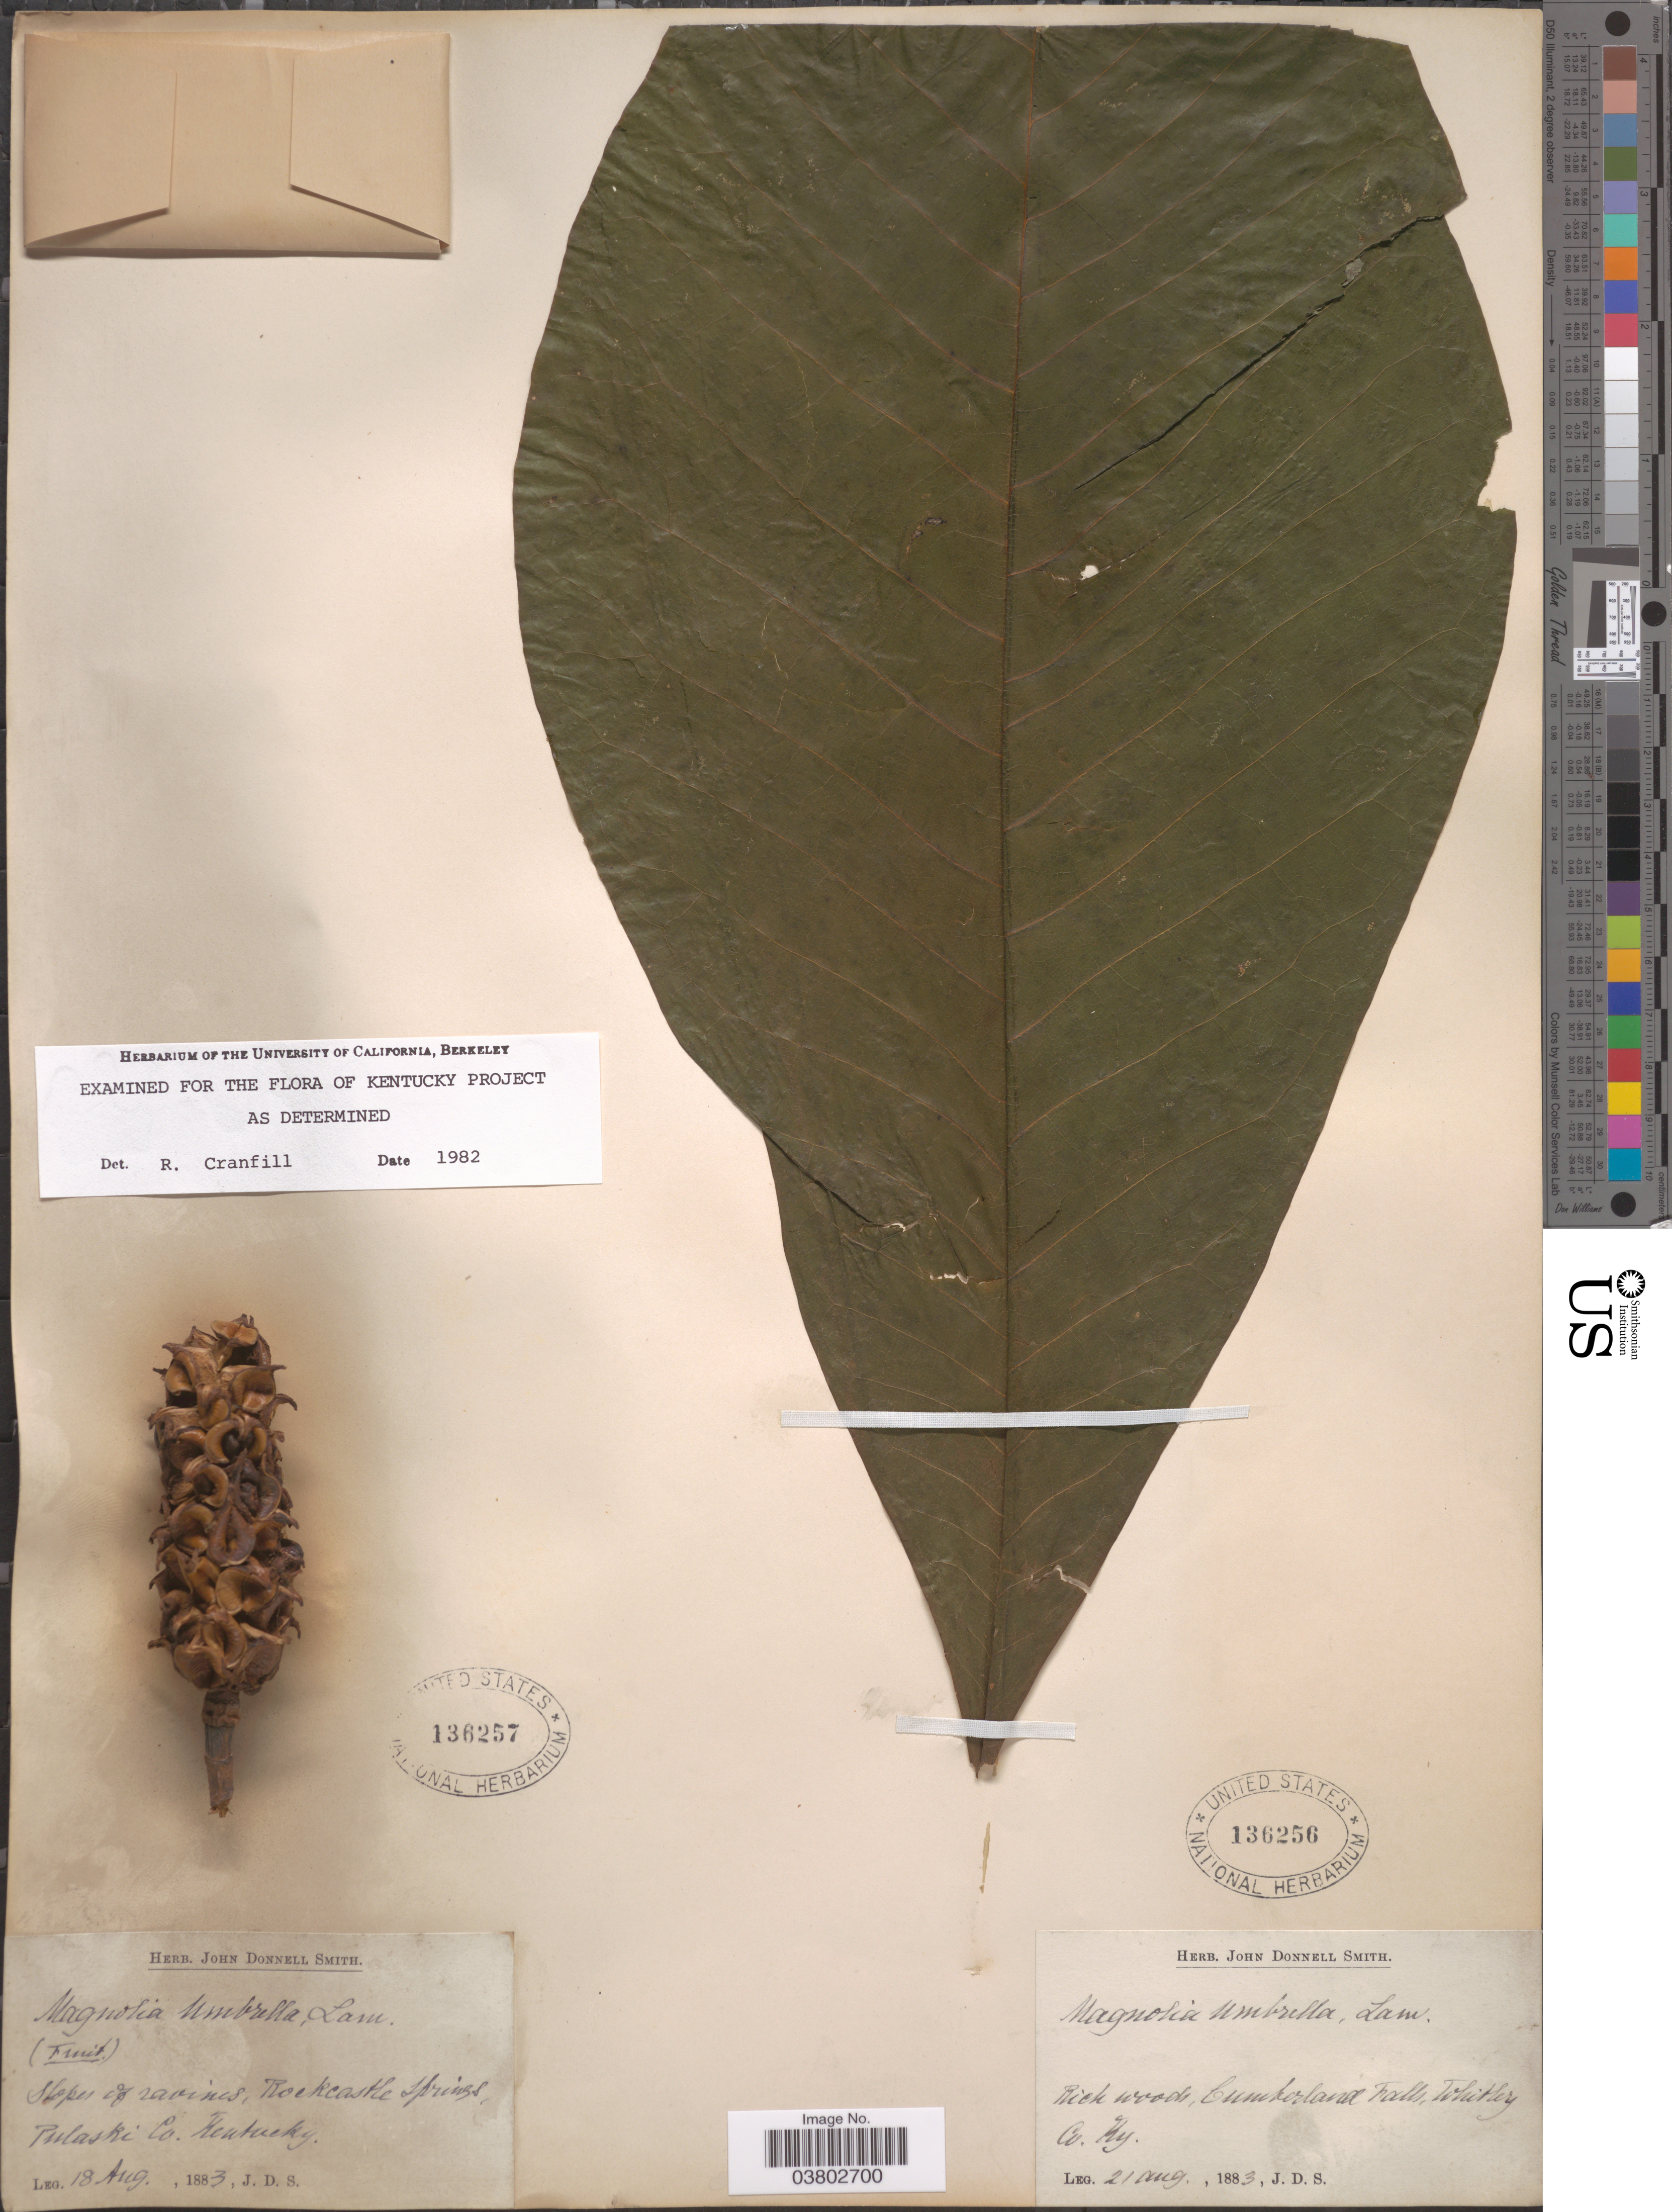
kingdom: Plantae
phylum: Tracheophyta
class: Magnoliopsida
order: Magnoliales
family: Magnoliaceae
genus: Magnolia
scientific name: Magnolia tripetala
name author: L.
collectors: J. Donnell Smith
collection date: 1883-08-21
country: United States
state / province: Kentucky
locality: Cumberland Falls, Whitley Co.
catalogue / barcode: US 136256-2